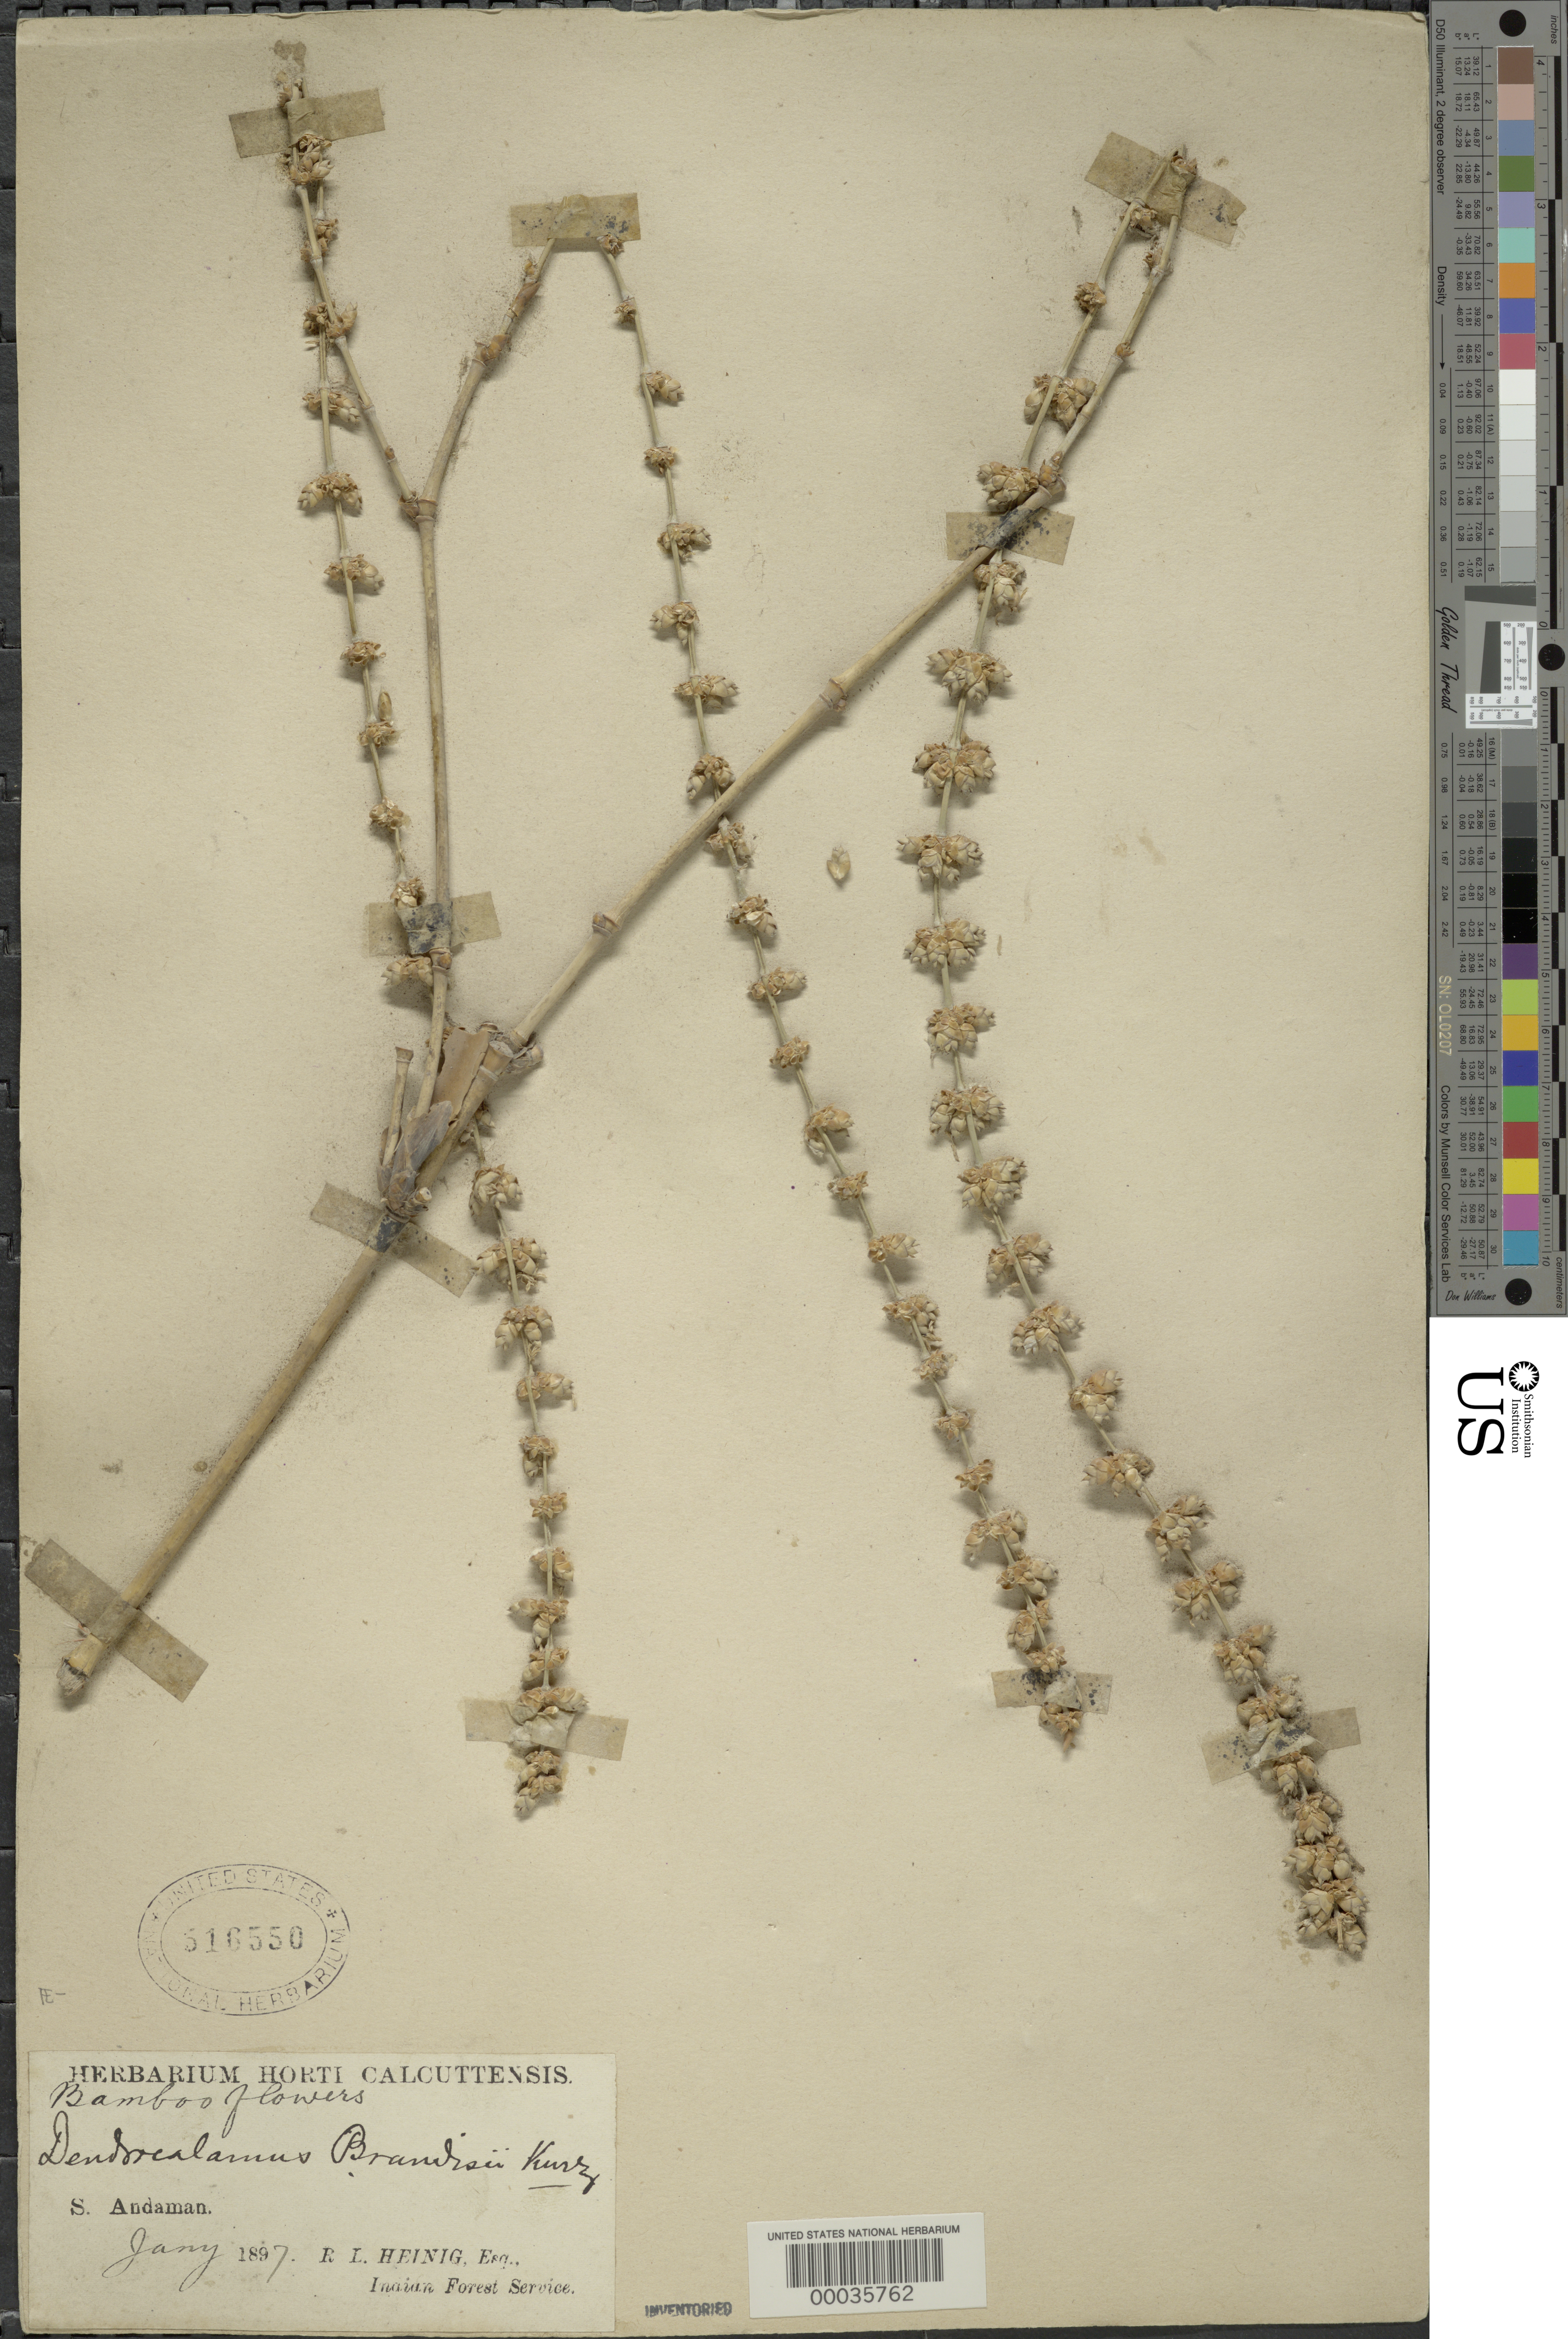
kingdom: Plantae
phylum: Tracheophyta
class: Liliopsida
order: Poales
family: Poaceae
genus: Dendrocalamus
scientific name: Dendrocalamus brandisii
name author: (Munro) Kurz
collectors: R. Heinig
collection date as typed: Jan 1897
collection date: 1897-01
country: India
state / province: Andaman and Nicobar Islands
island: Andaman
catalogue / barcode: US 516550